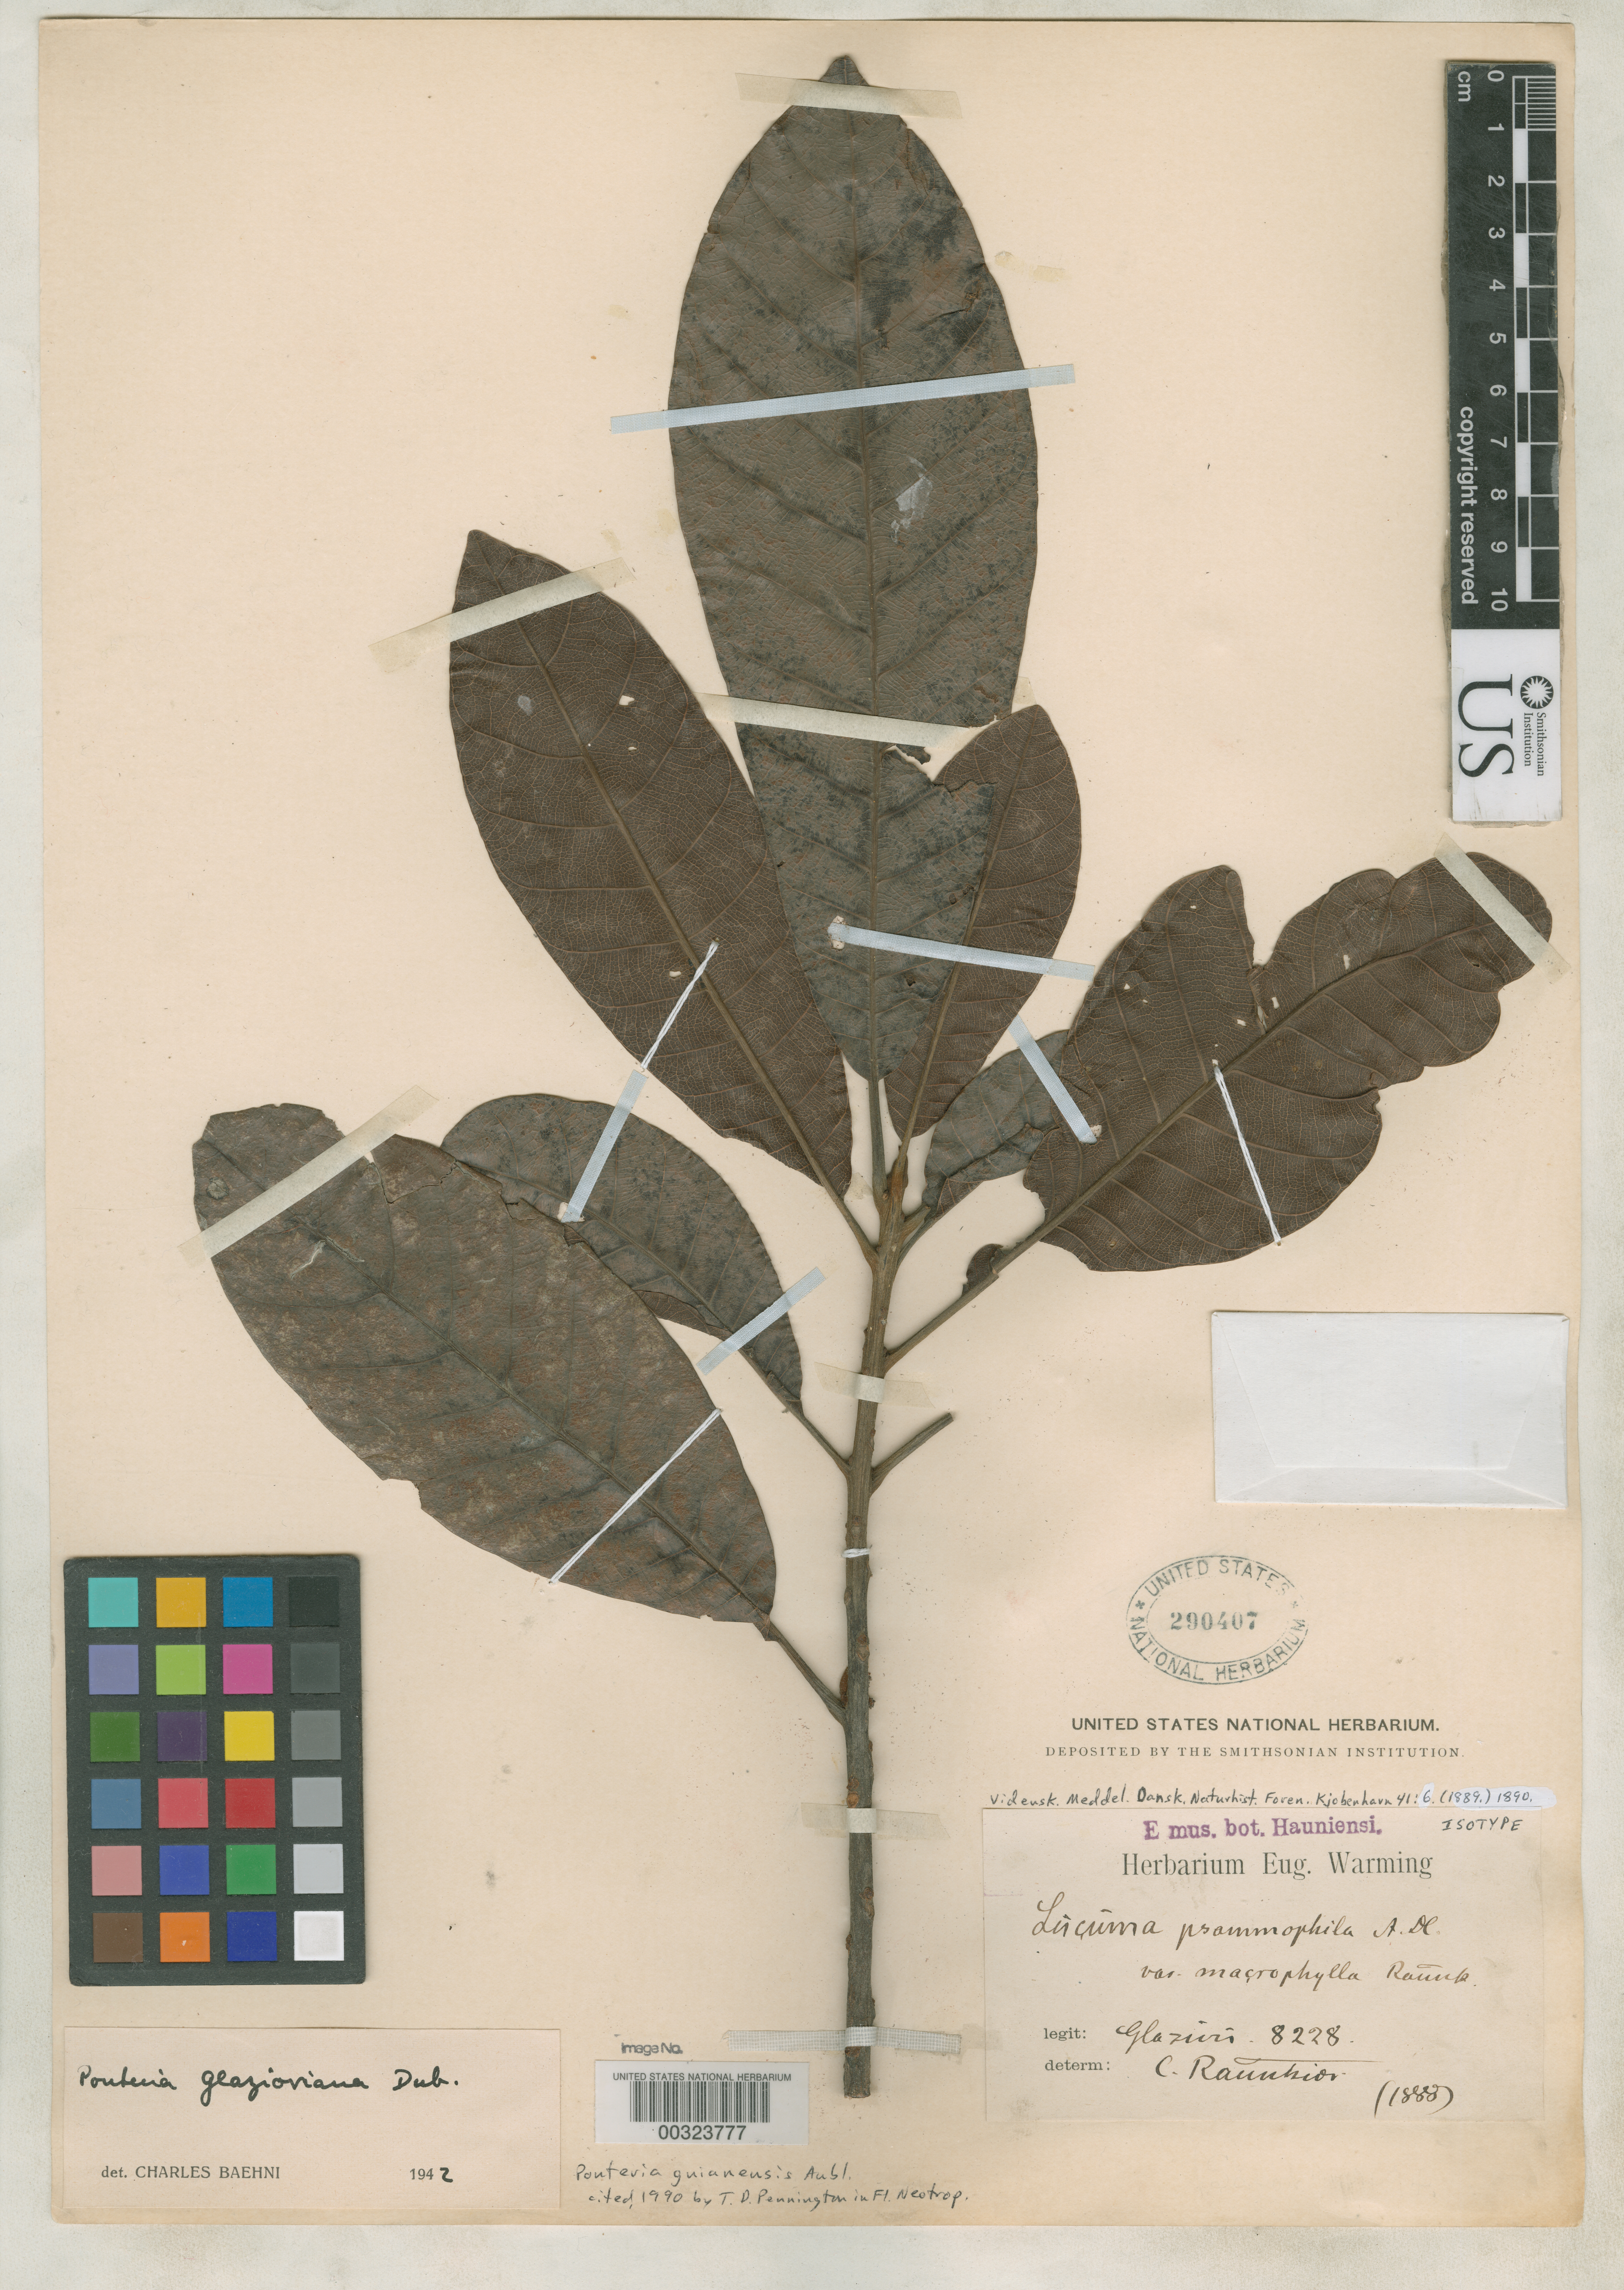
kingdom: Plantae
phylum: Tracheophyta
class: Magnoliopsida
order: Ericales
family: Sapotaceae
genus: Lucuma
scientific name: Lucuma psammophila var. macrophylla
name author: Raunkiaer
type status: Isotype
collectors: A. F. M. Glaziou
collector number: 8228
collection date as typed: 1888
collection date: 1888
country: Brazil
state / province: Rio de Janeiro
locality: Corcovado.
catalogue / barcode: US 290407